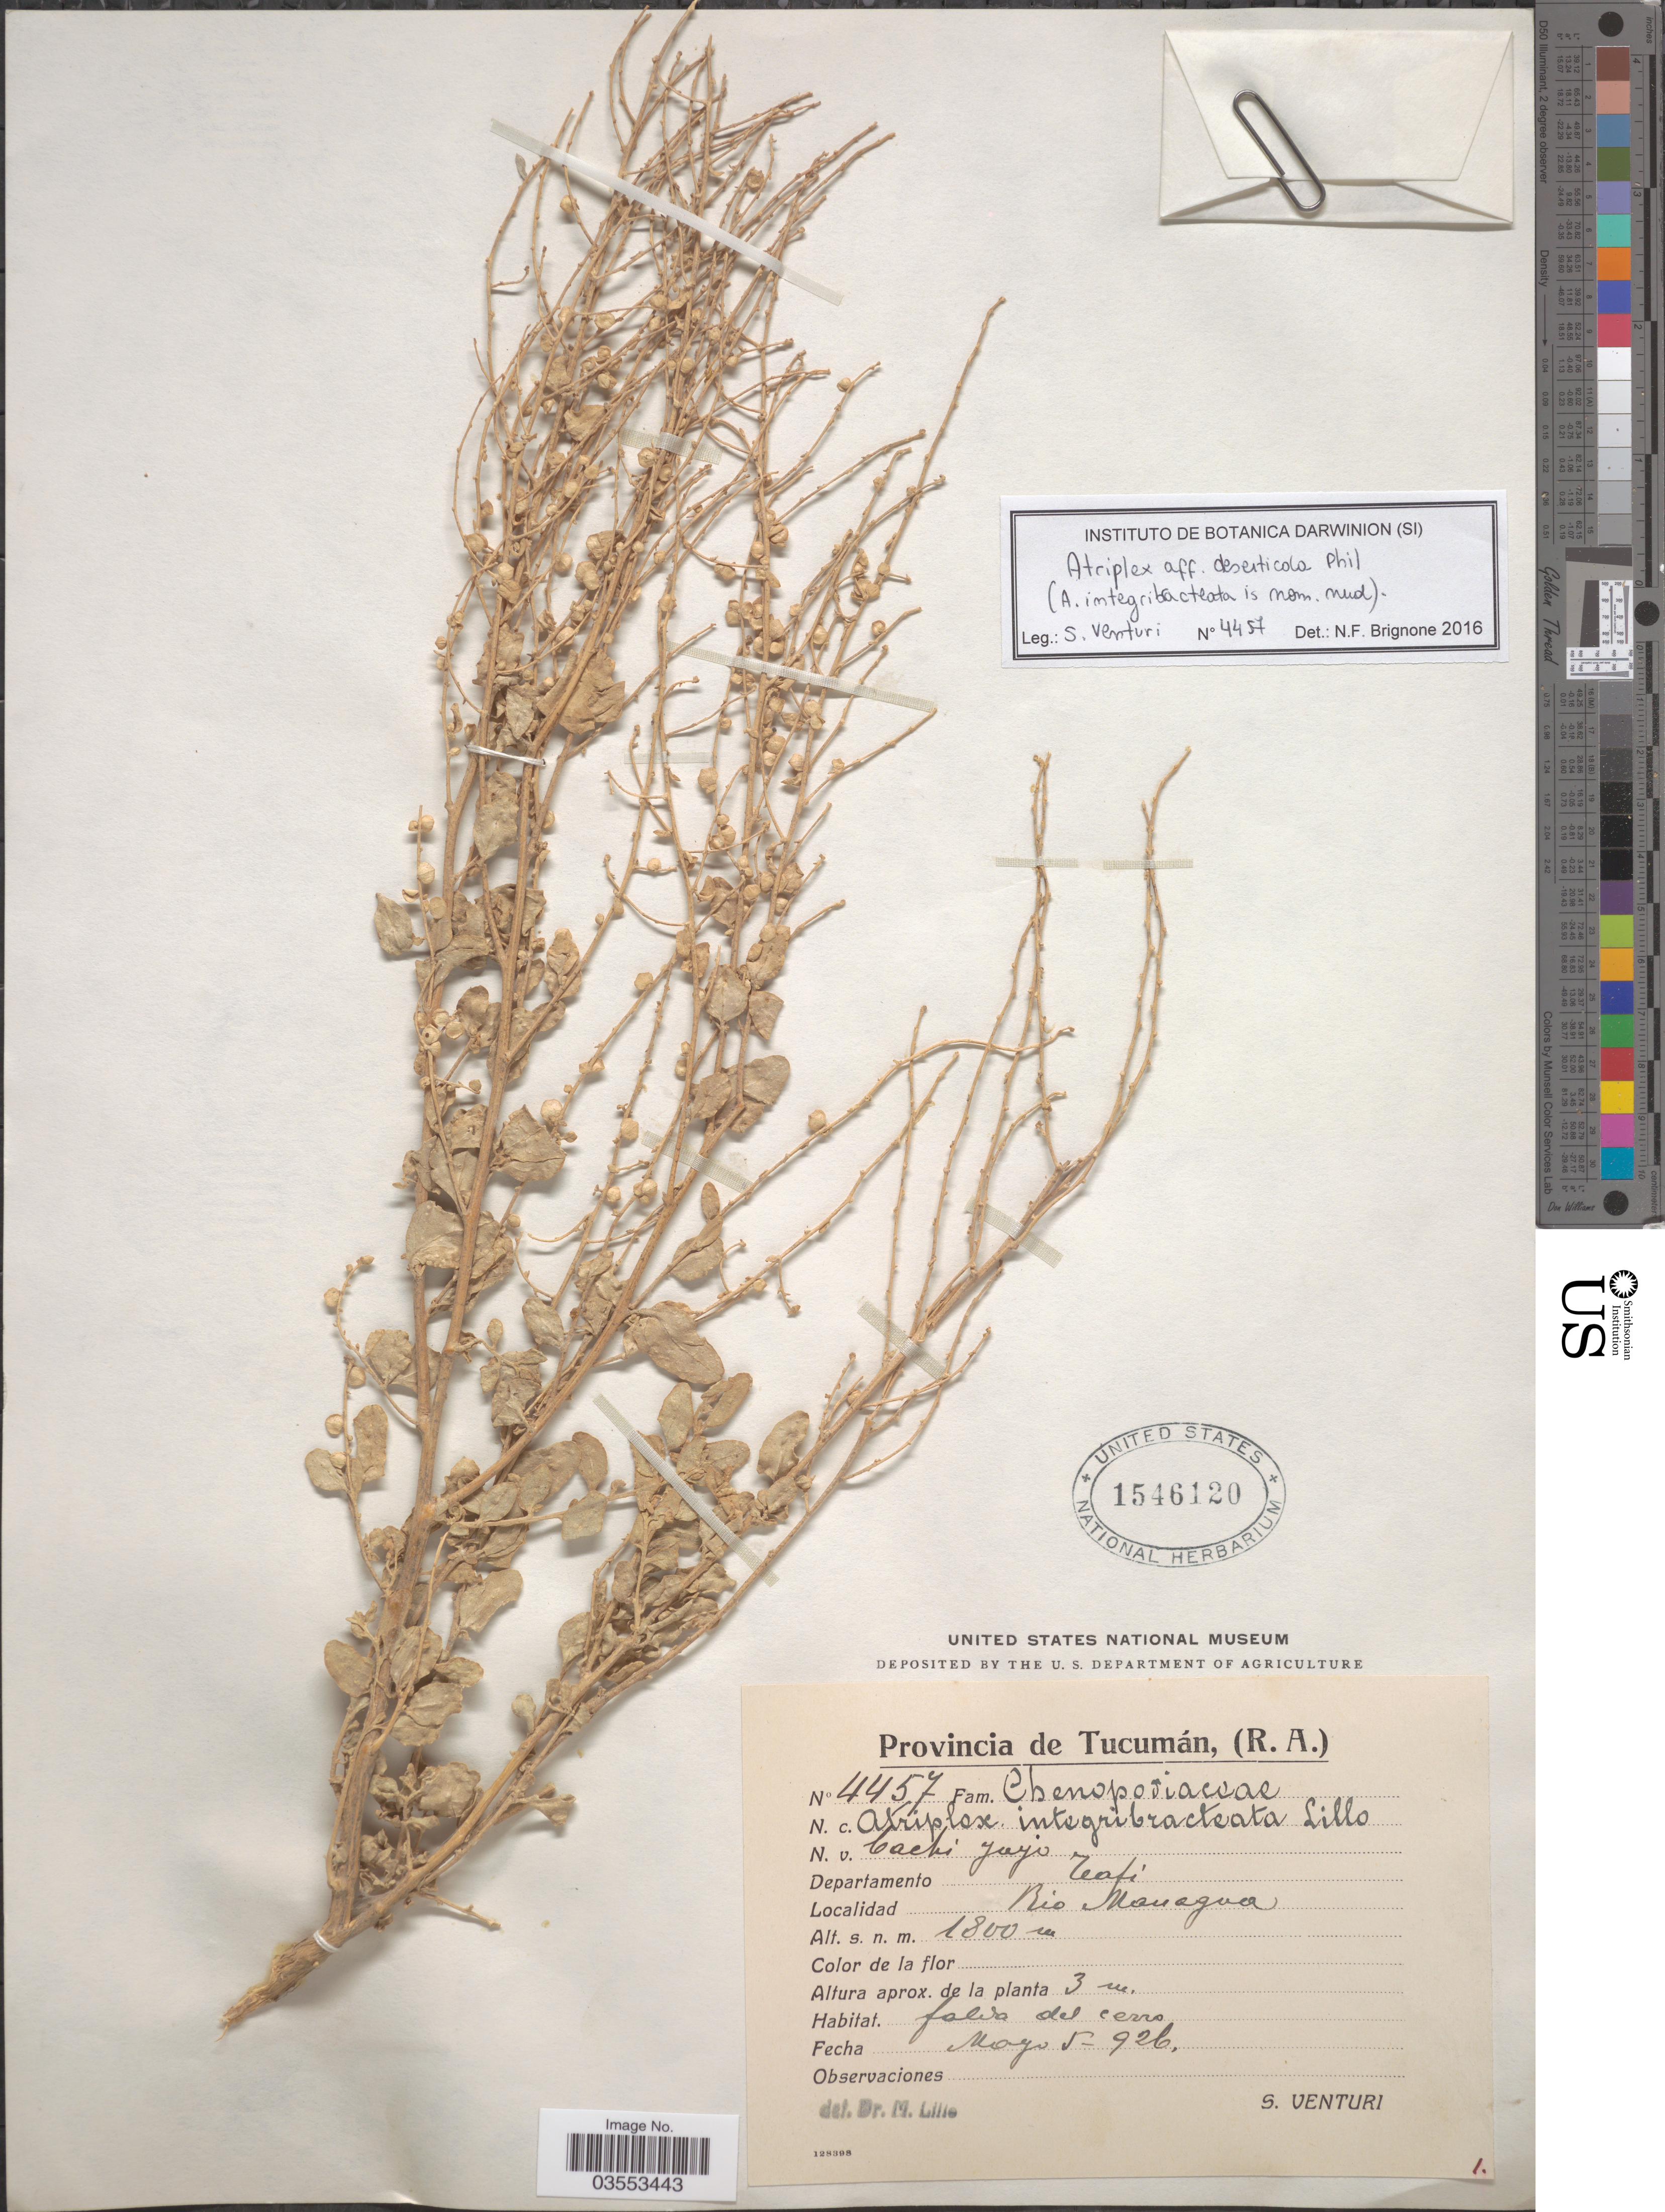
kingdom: Plantae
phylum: Tracheophyta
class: Magnoliopsida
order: Caryophyllales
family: Amaranthaceae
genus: Atriplex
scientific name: Atriplex integribracteata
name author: Lillo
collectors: S. Venturi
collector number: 4457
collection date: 1926-05-05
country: Argentina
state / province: Tucuman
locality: (R.A.) Departamento Tafi. Rio Managua.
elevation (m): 1800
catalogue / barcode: US 1546120